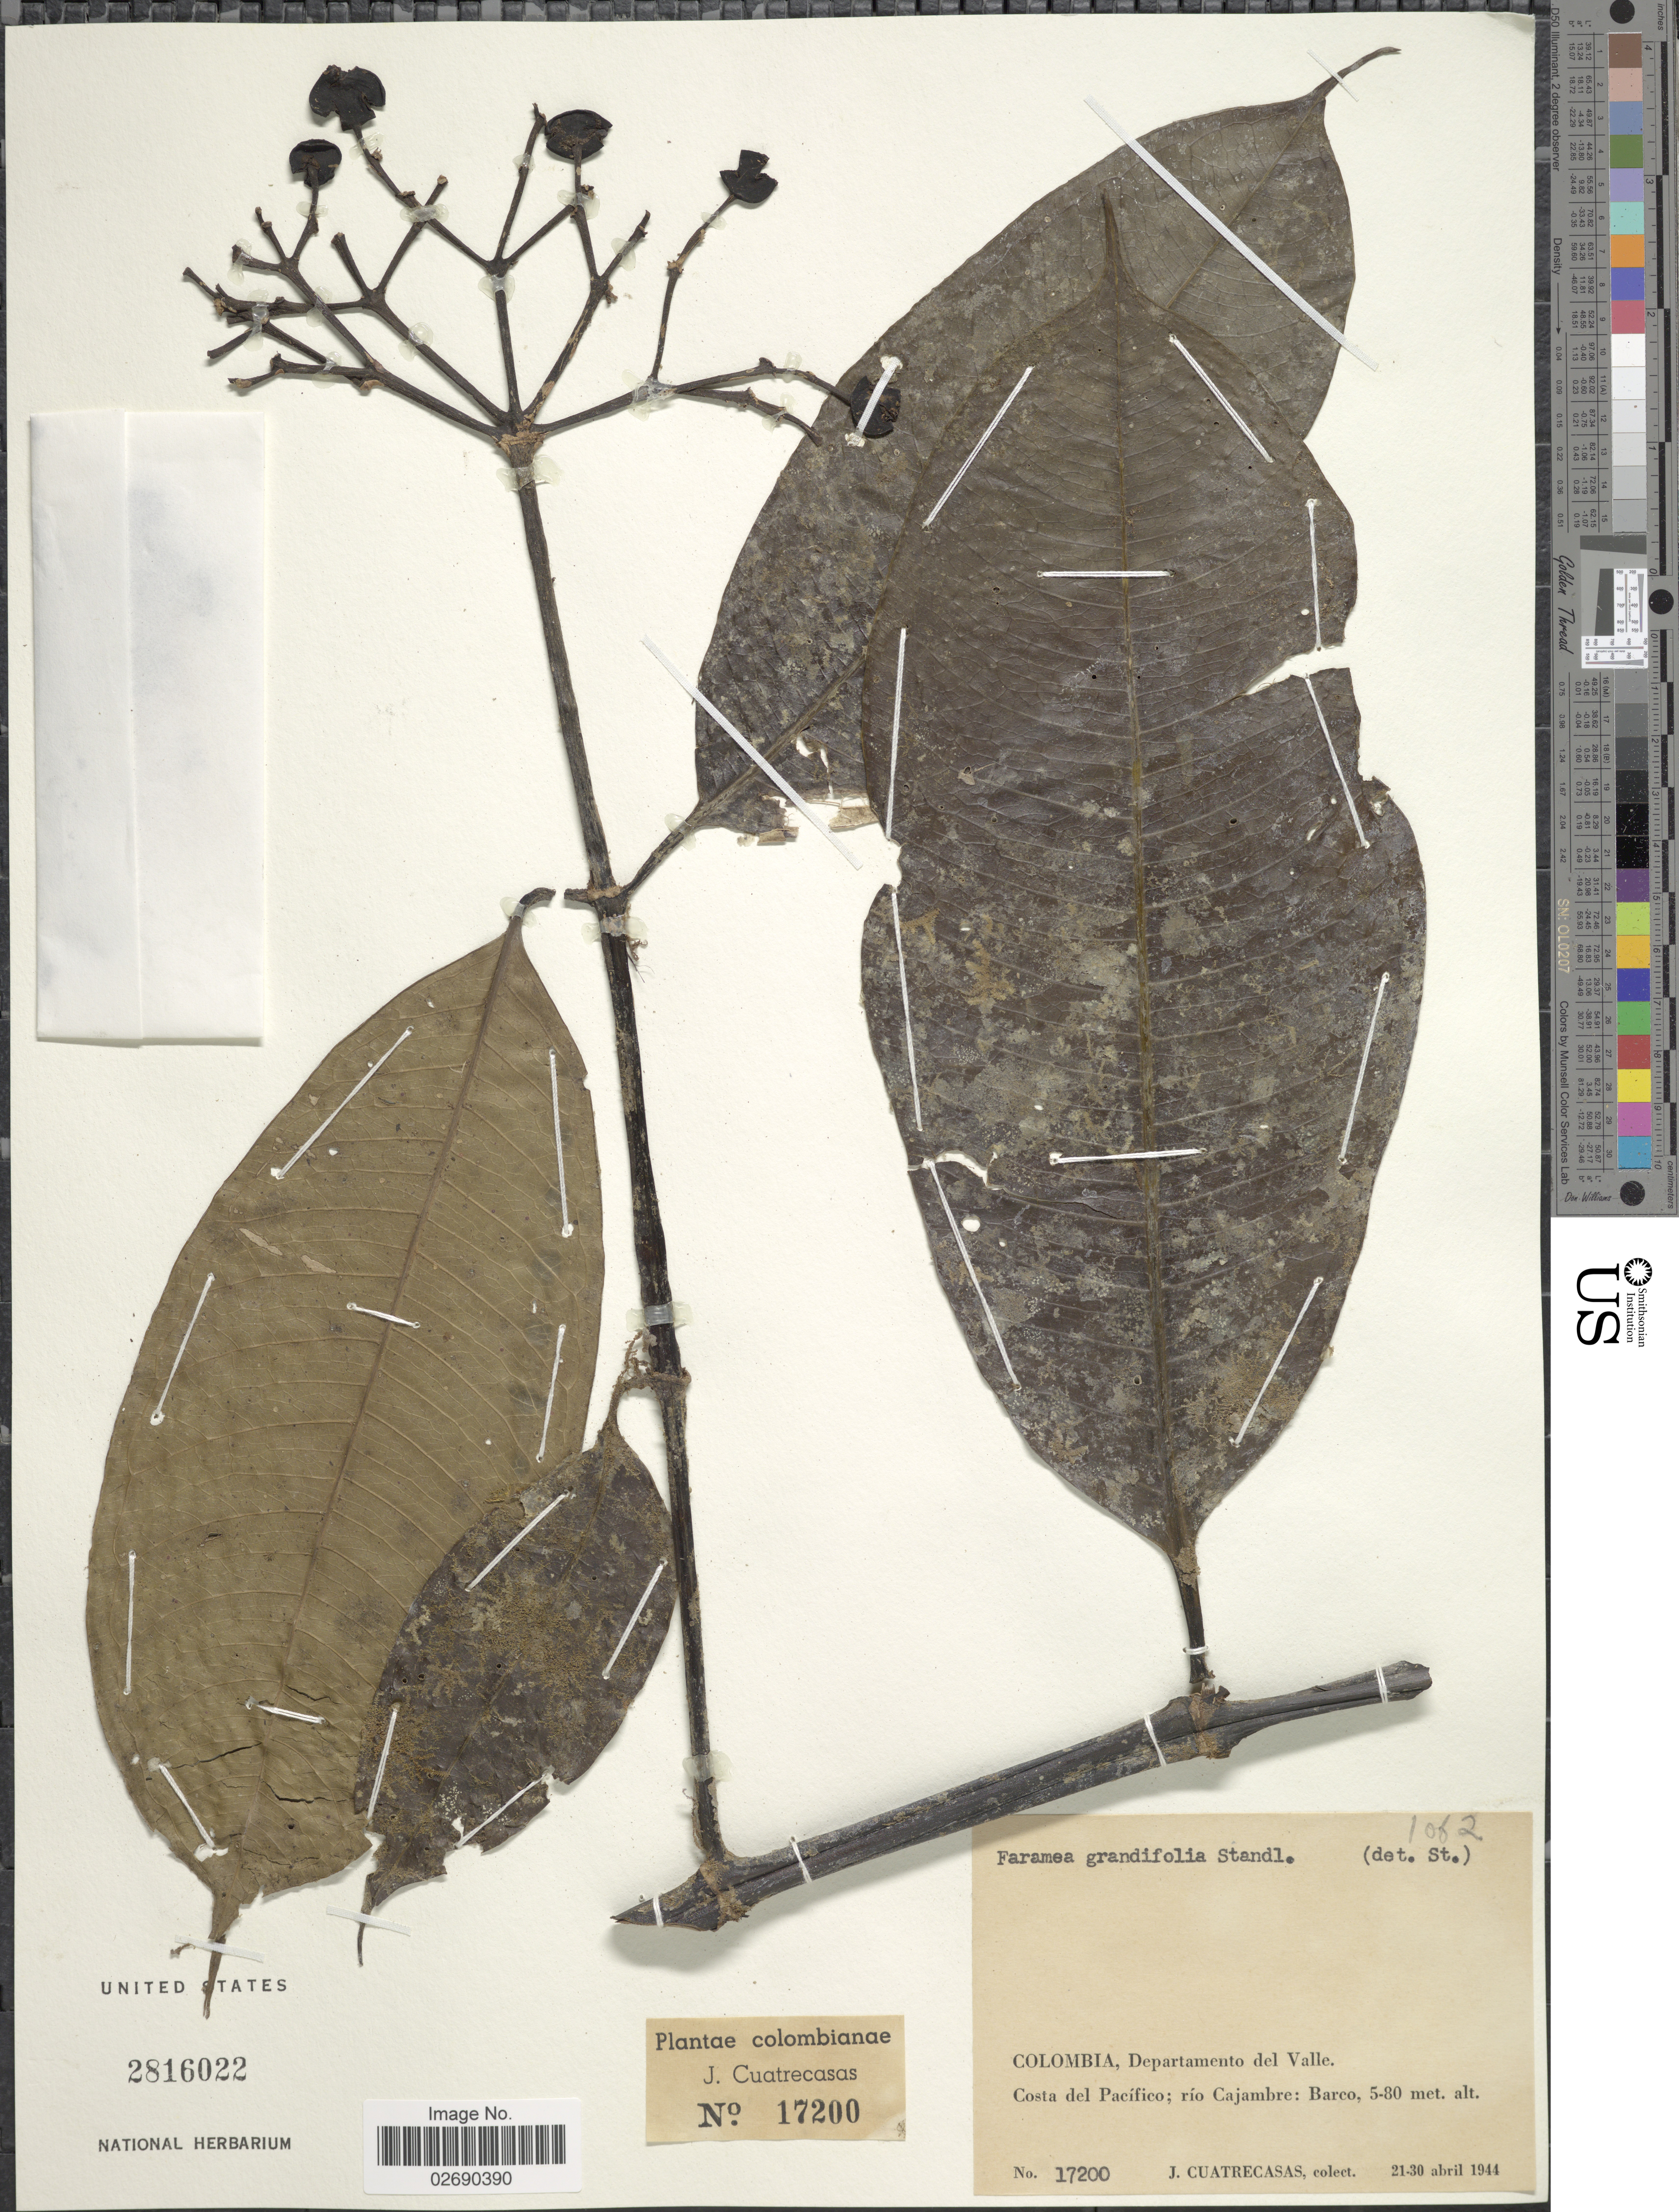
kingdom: Plantae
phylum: Tracheophyta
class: Magnoliopsida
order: Gentianales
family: Rubiaceae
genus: Faramea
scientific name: Faramea grandifolia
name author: Standl.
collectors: J. Cuatrecasas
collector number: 17200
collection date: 1944-04-21/1944-04-30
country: Colombia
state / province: Valle del Cauca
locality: Departamento del Valle. Costa del Pacífico; río Cajambre: Barco.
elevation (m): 5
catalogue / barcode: US 2816022